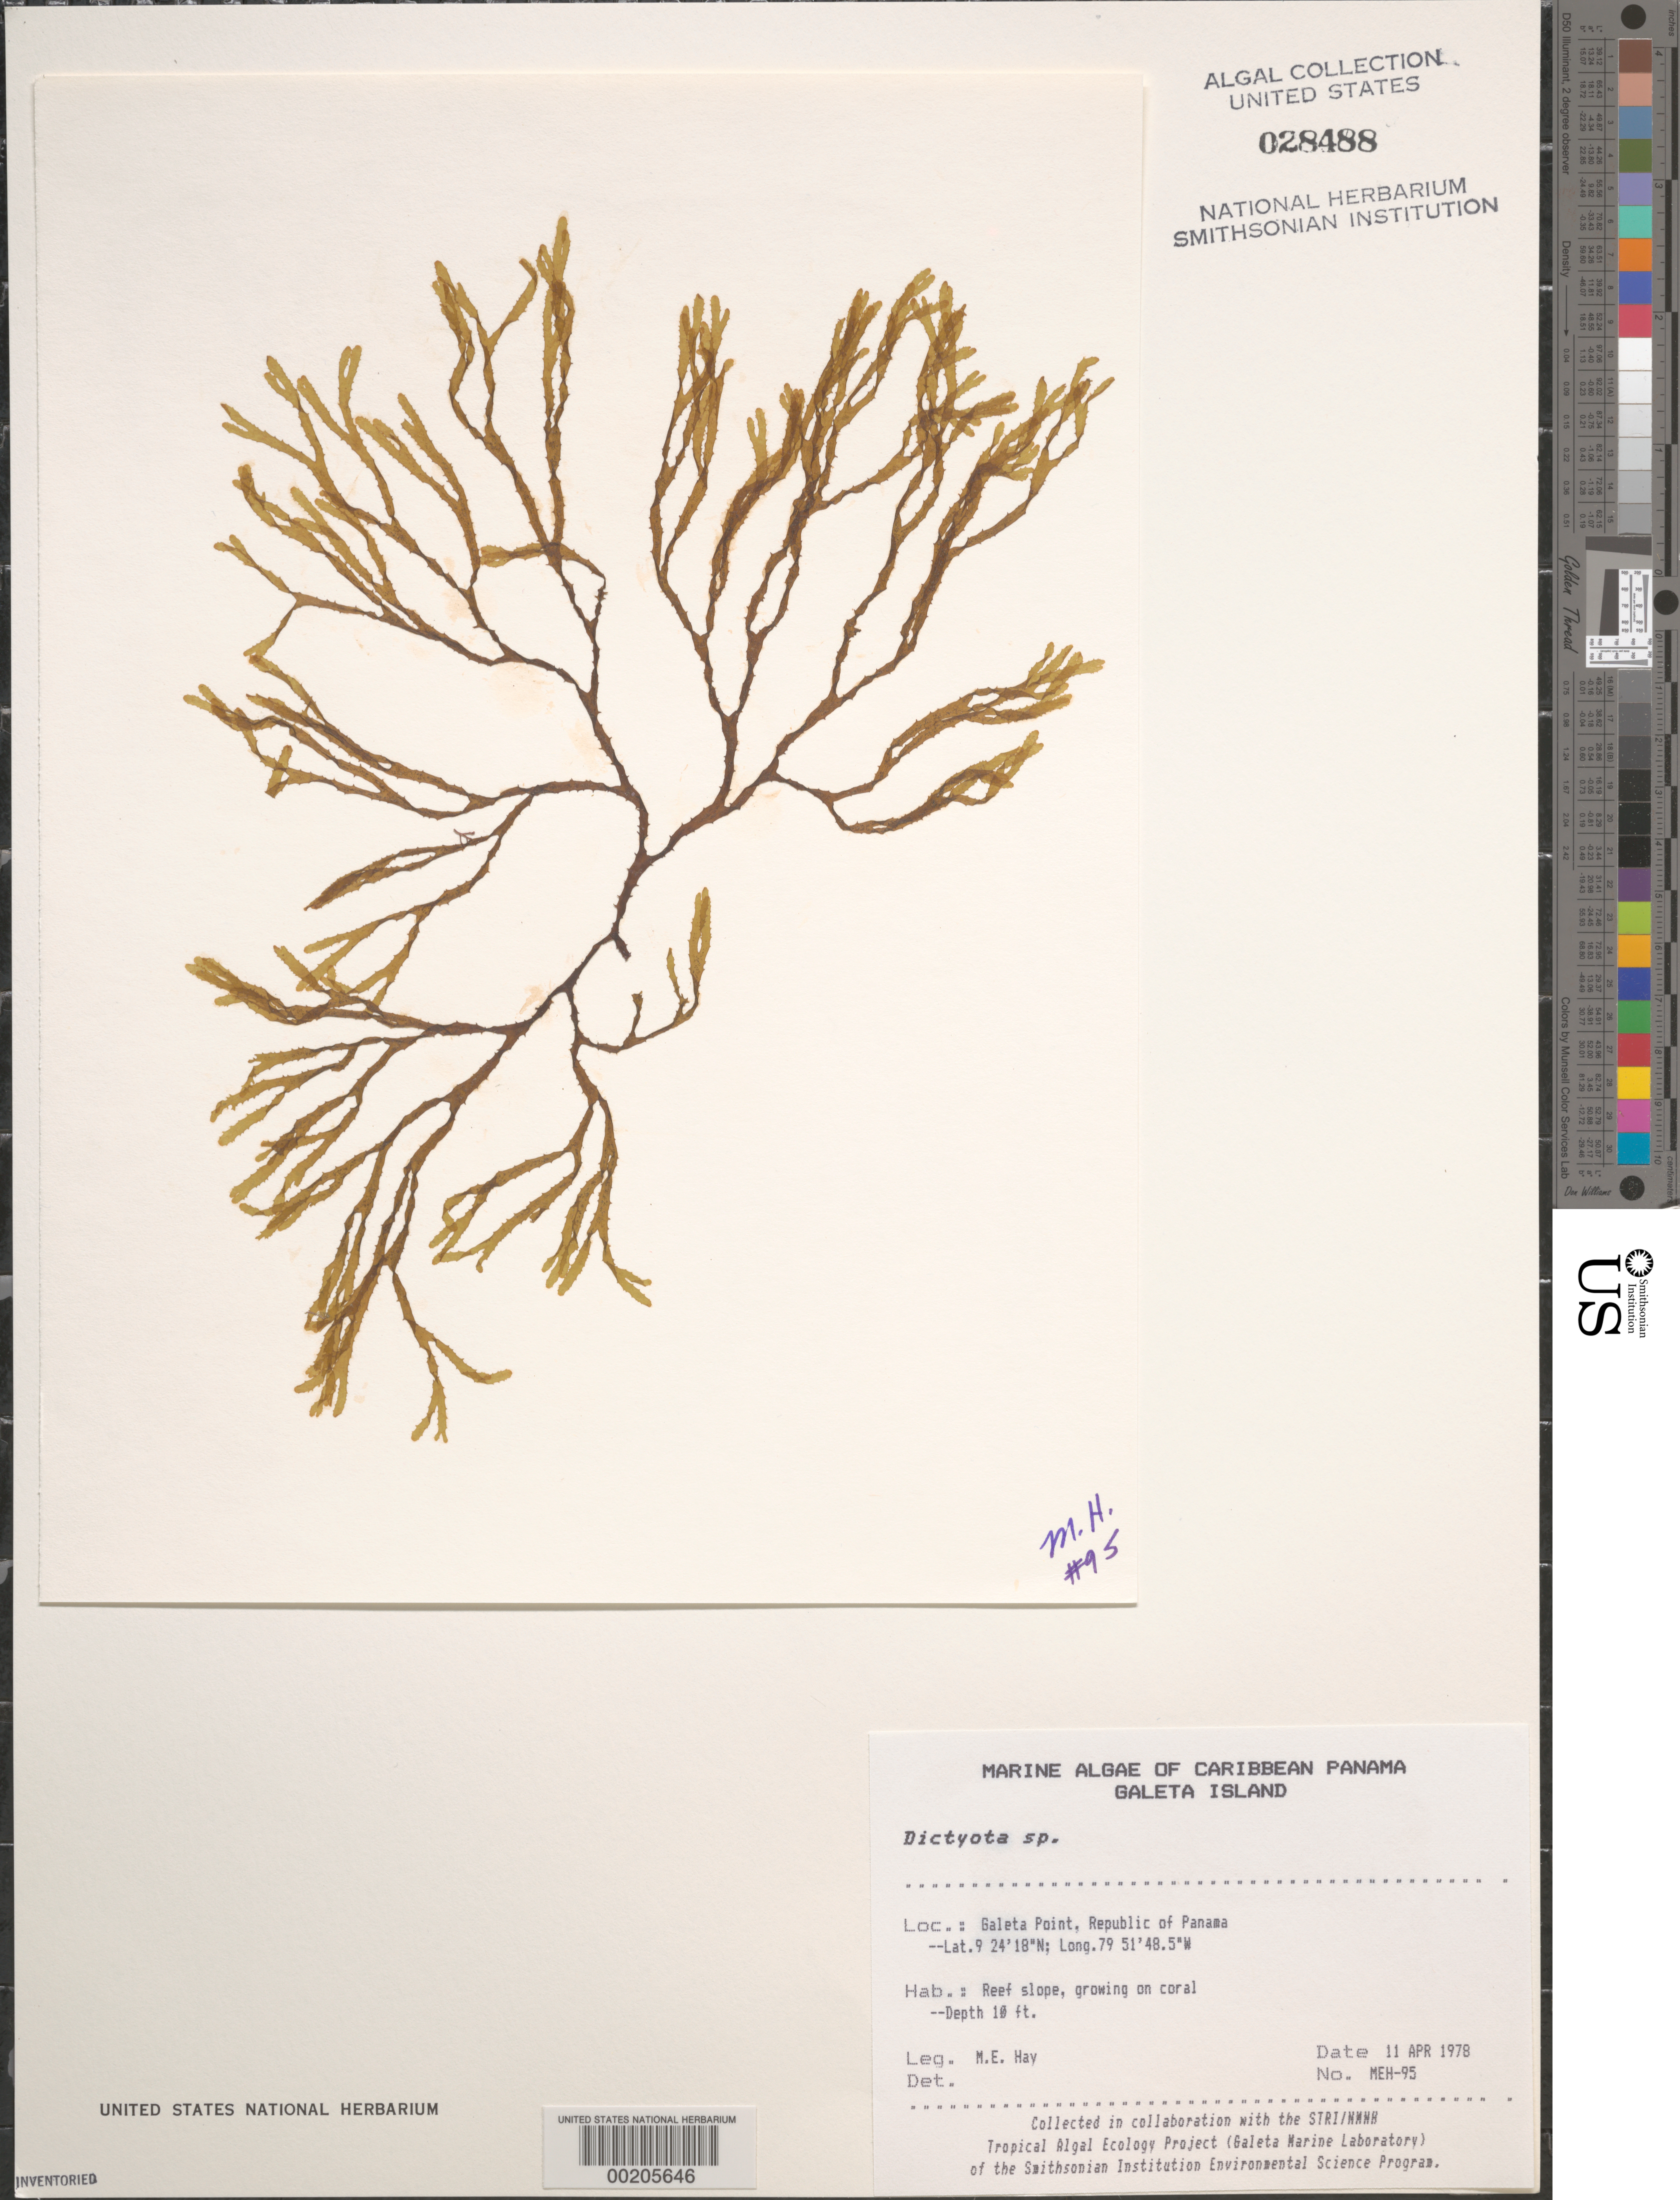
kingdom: Chromista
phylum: Ochrophyta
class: Phaeophyceae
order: Dictyotales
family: Dictyotaceae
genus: Dictyota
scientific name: Dictyota sp.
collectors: M. E. Hay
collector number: MEH-95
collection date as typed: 11 Apr 1978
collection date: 1978-04-11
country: Panama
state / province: Colón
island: Galeta Island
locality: Galeta Point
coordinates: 9 24' 18" N, 79 51' 48.5" W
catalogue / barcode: US 28488